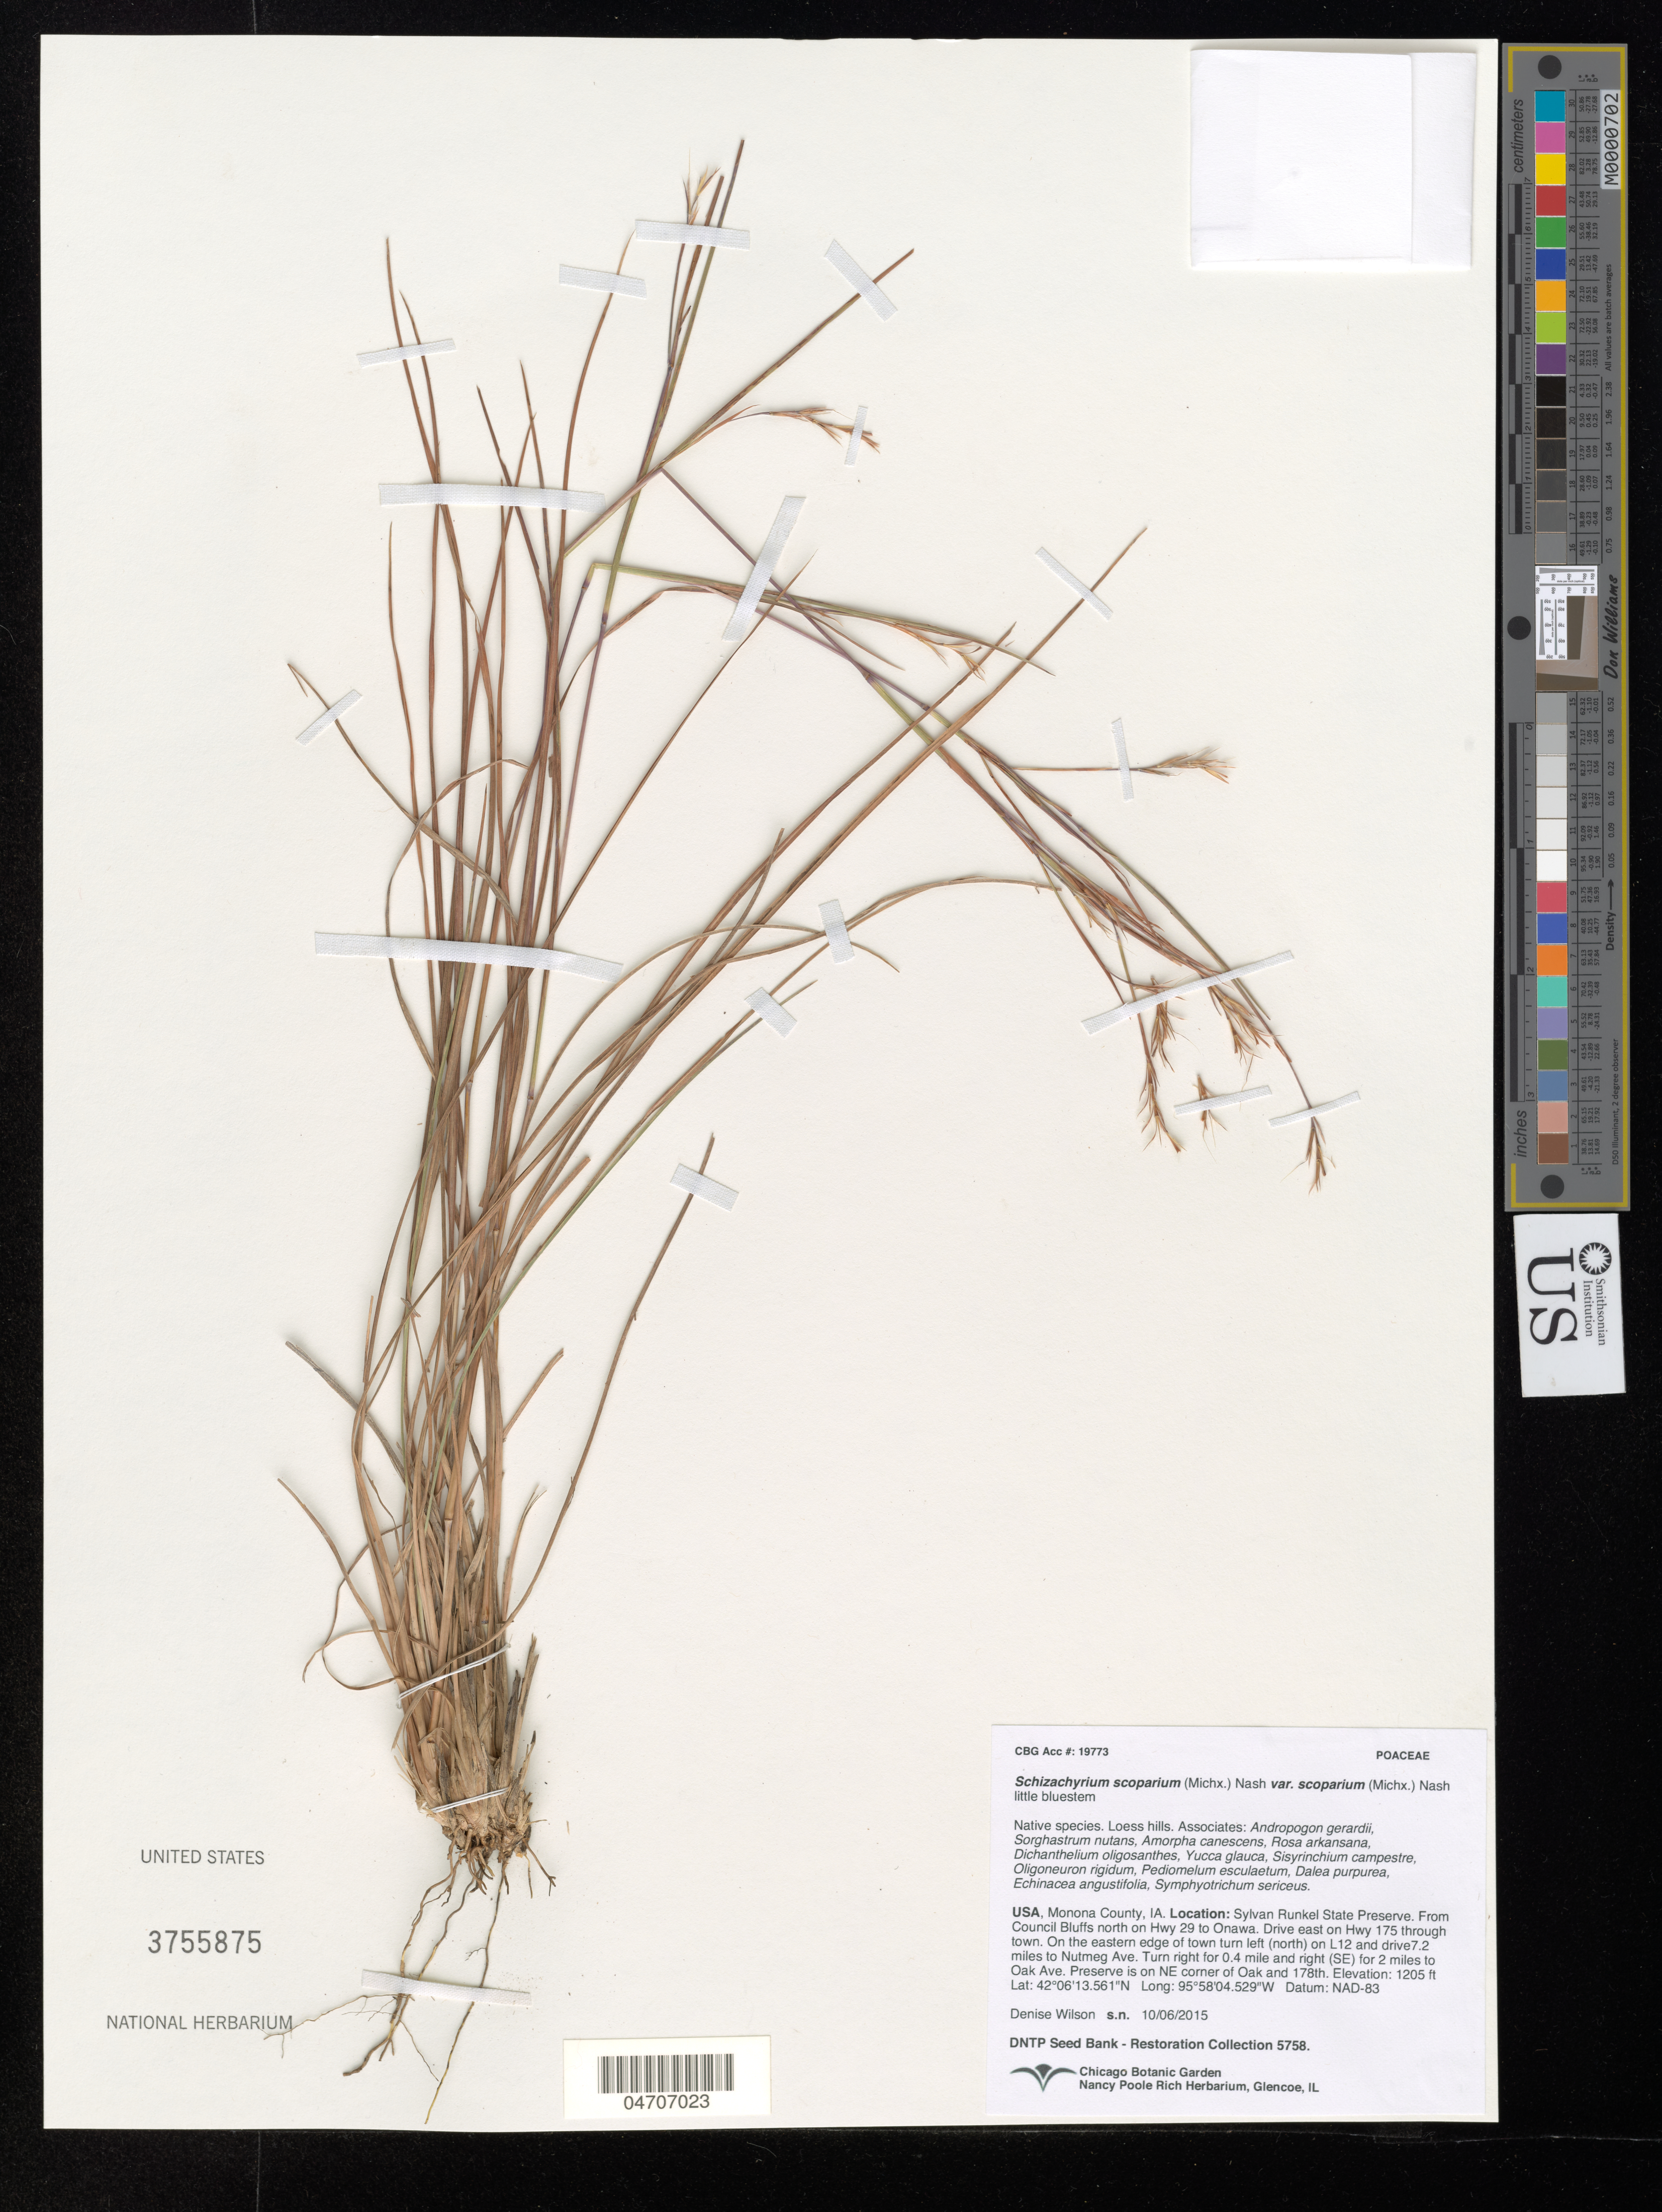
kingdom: Plantae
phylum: Tracheophyta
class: Liliopsida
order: Poales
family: Poaceae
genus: Schizachyrium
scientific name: Schizachyrium scoparium var. scoparium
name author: (Michx.) Nash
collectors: D. Wilson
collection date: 2015-10-06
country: United States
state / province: Iowa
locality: Monona County. Sylvan Runkel State Preserve. From Council Bluffs north on Hwy 29 to Onawa. Drive east on Hwy 175 through town. On the eastern edge of town turn left (north) on L12 and drive7.2 miles to Nutmeg Ave. Turn right for 0.4 mile and right (SE) for 2 miles to Oak Ave. Preserve is on NE corner of Oak and 178th.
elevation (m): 367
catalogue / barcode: US 3755875